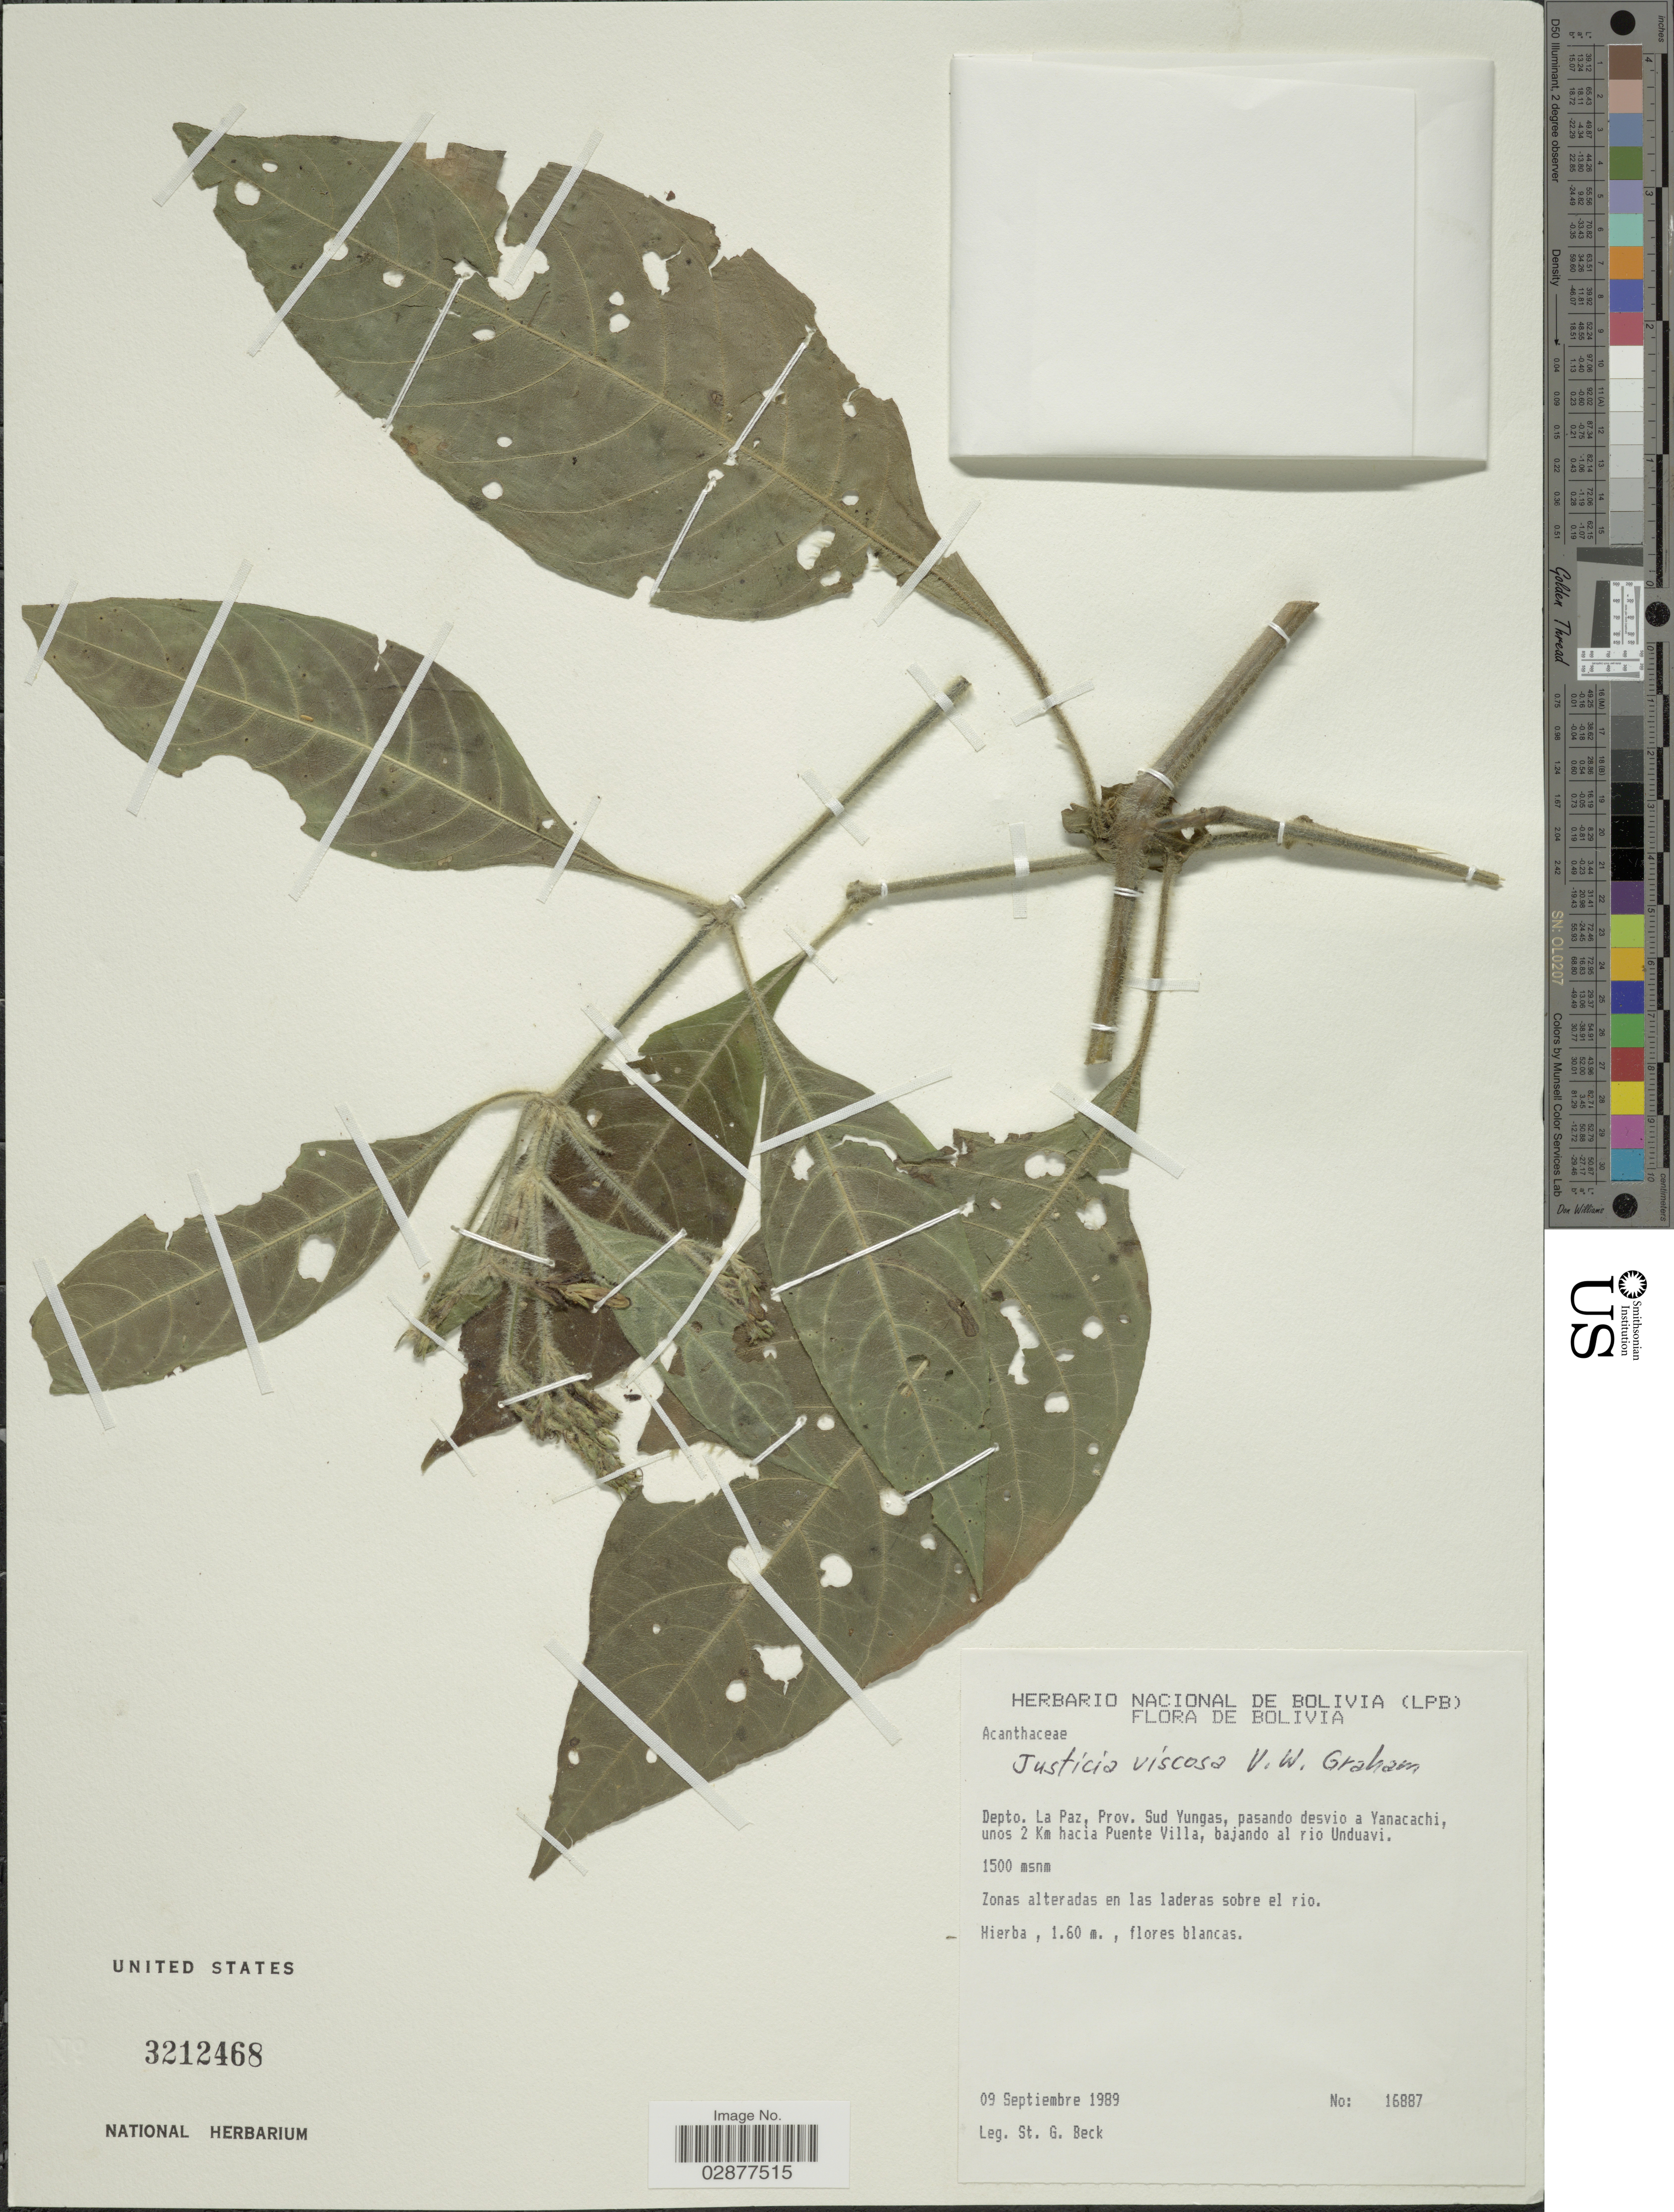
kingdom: Plantae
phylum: Tracheophyta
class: Magnoliopsida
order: Lamiales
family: Acanthaceae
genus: Justicia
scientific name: Justicia boliviensis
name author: (Bremek.) V.A.W. Graham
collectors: S. Beck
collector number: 16887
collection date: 1989-09-09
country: Bolivia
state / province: La Paz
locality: Depto. La Paz, Prov. Sud Yungas, pasando desvio a Yanacachi, unos 2 Km hacia Puente Villa, bajando al rio Unduavi.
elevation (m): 1500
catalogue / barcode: US 3212468